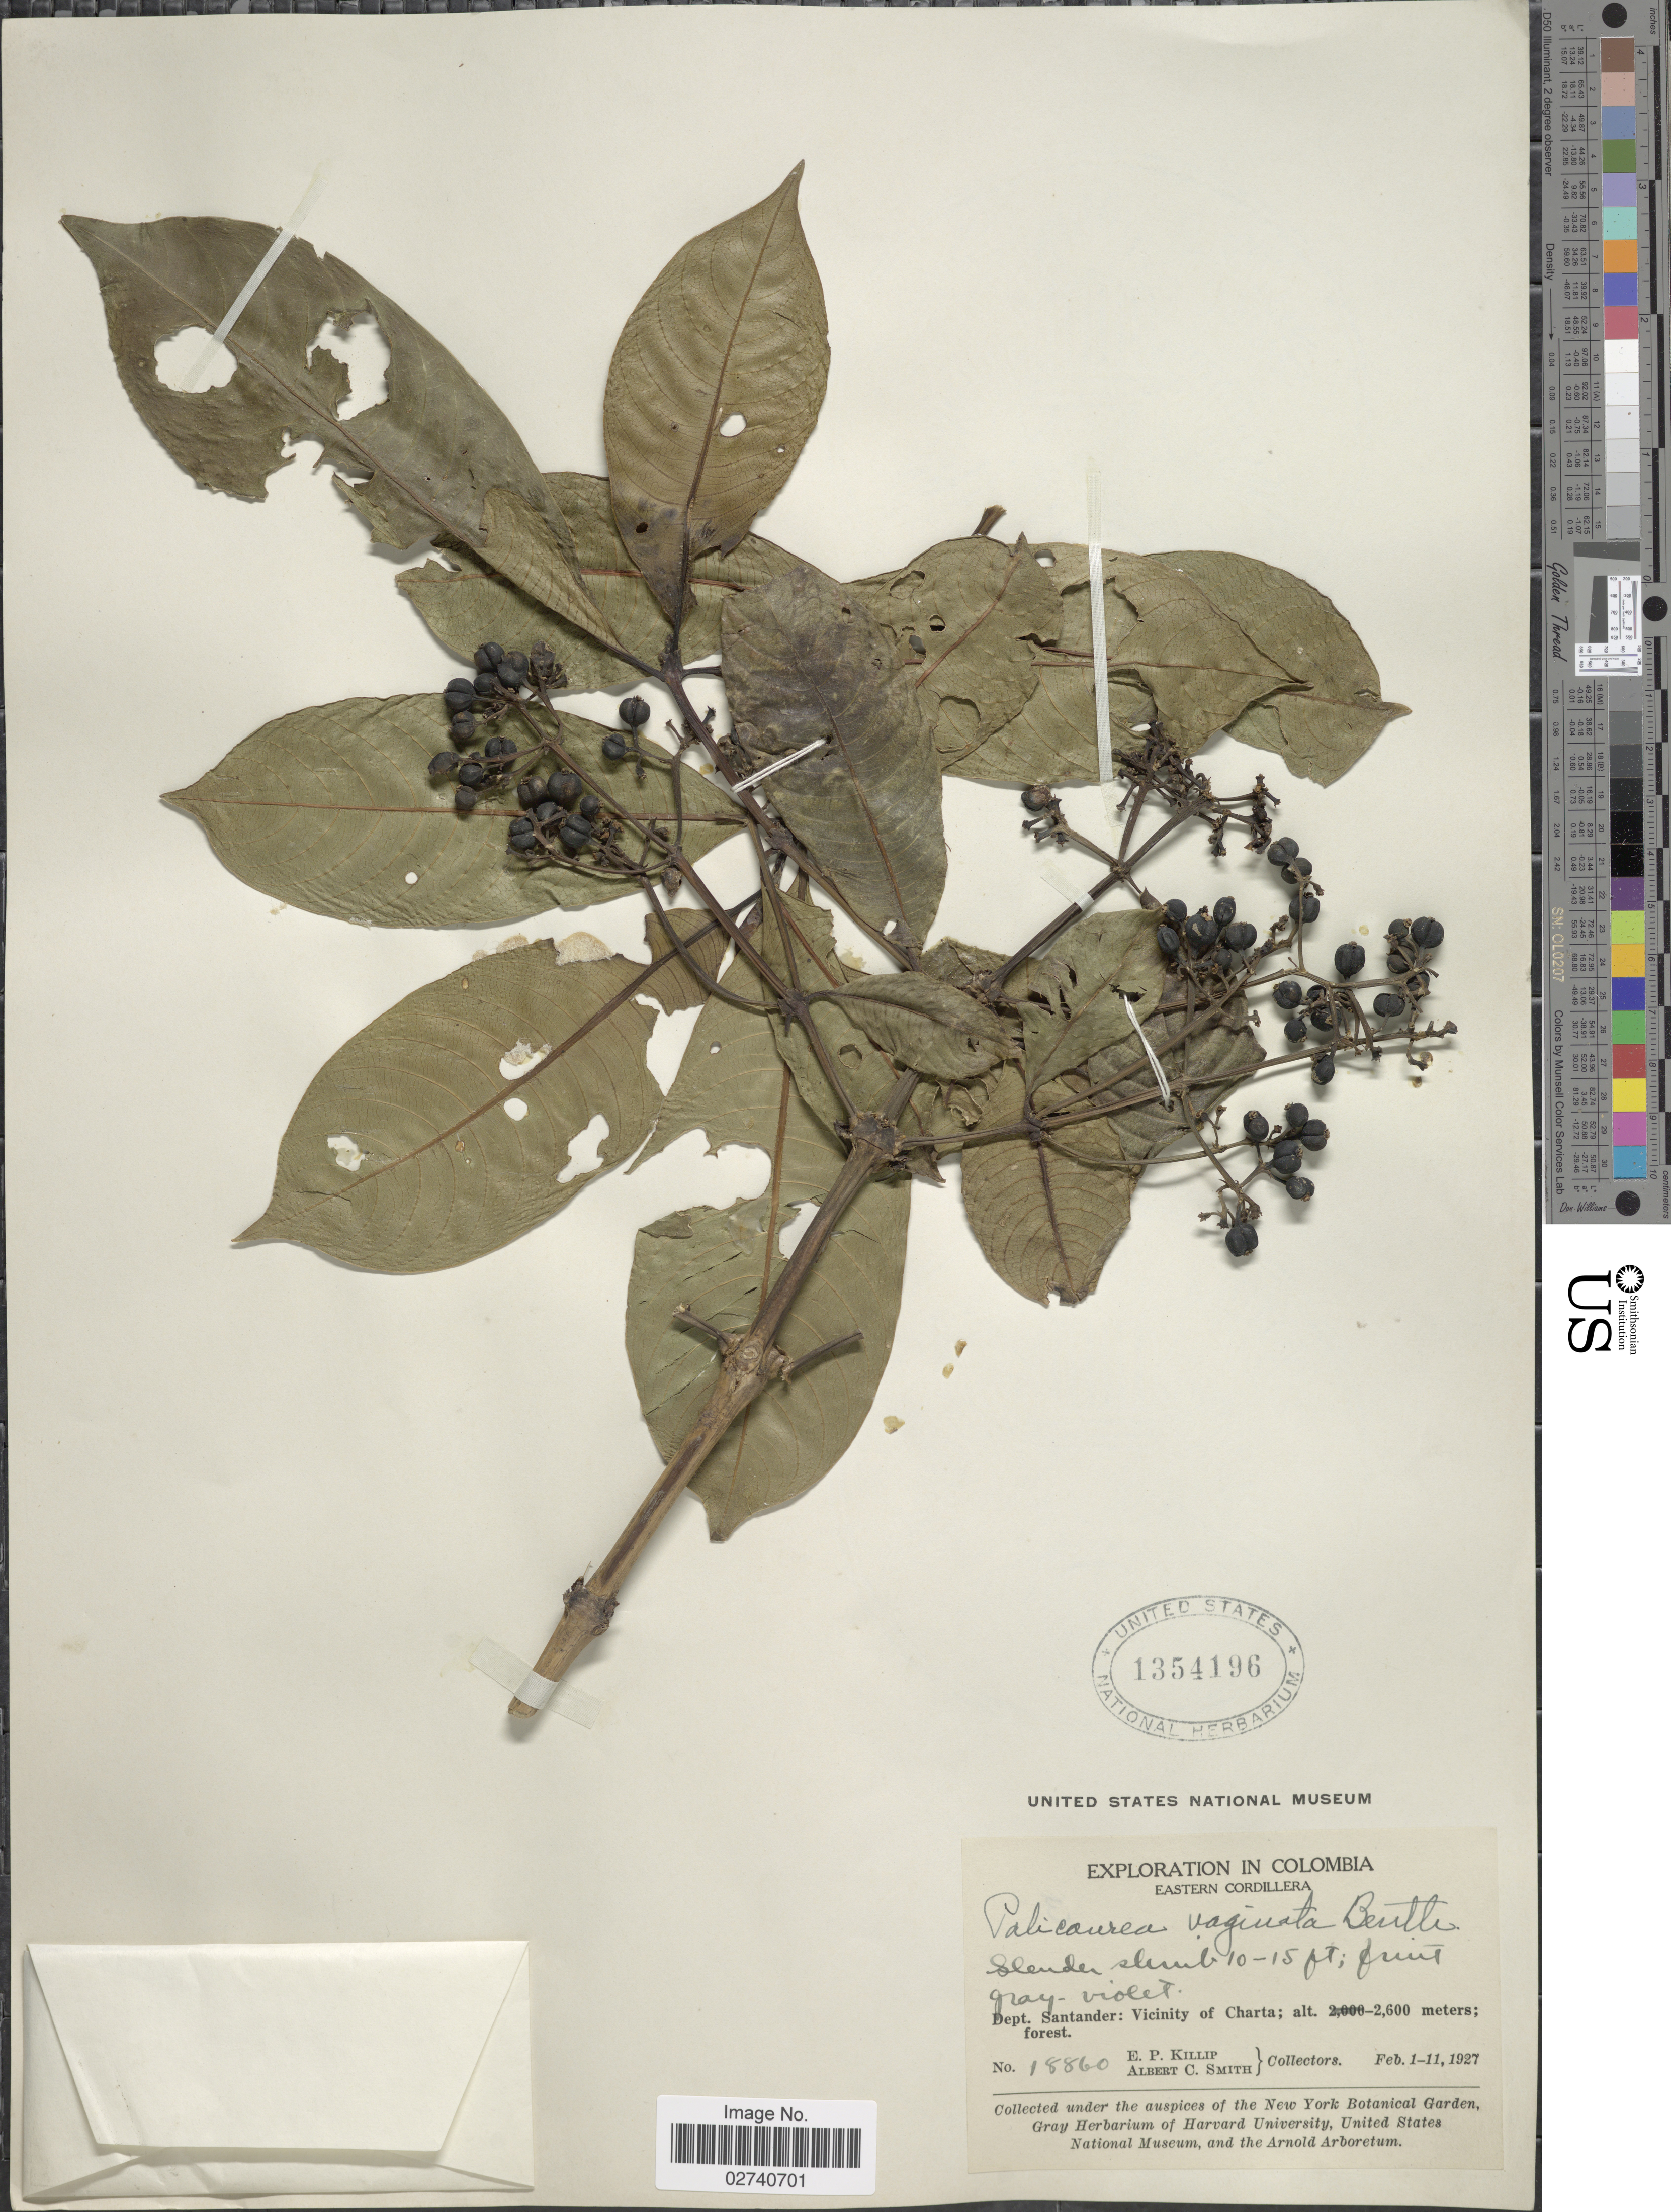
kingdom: Plantae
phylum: Tracheophyta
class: Magnoliopsida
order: Gentianales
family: Rubiaceae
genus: Palicourea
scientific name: Palicourea vaginata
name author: Benth.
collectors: E. P. Killip & A. C. Smith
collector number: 18860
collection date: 1927-02-01/1927-02-11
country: Colombia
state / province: Santander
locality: Eastern Cordillera. Vicinity of Charta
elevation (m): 2600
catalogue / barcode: US 1354196